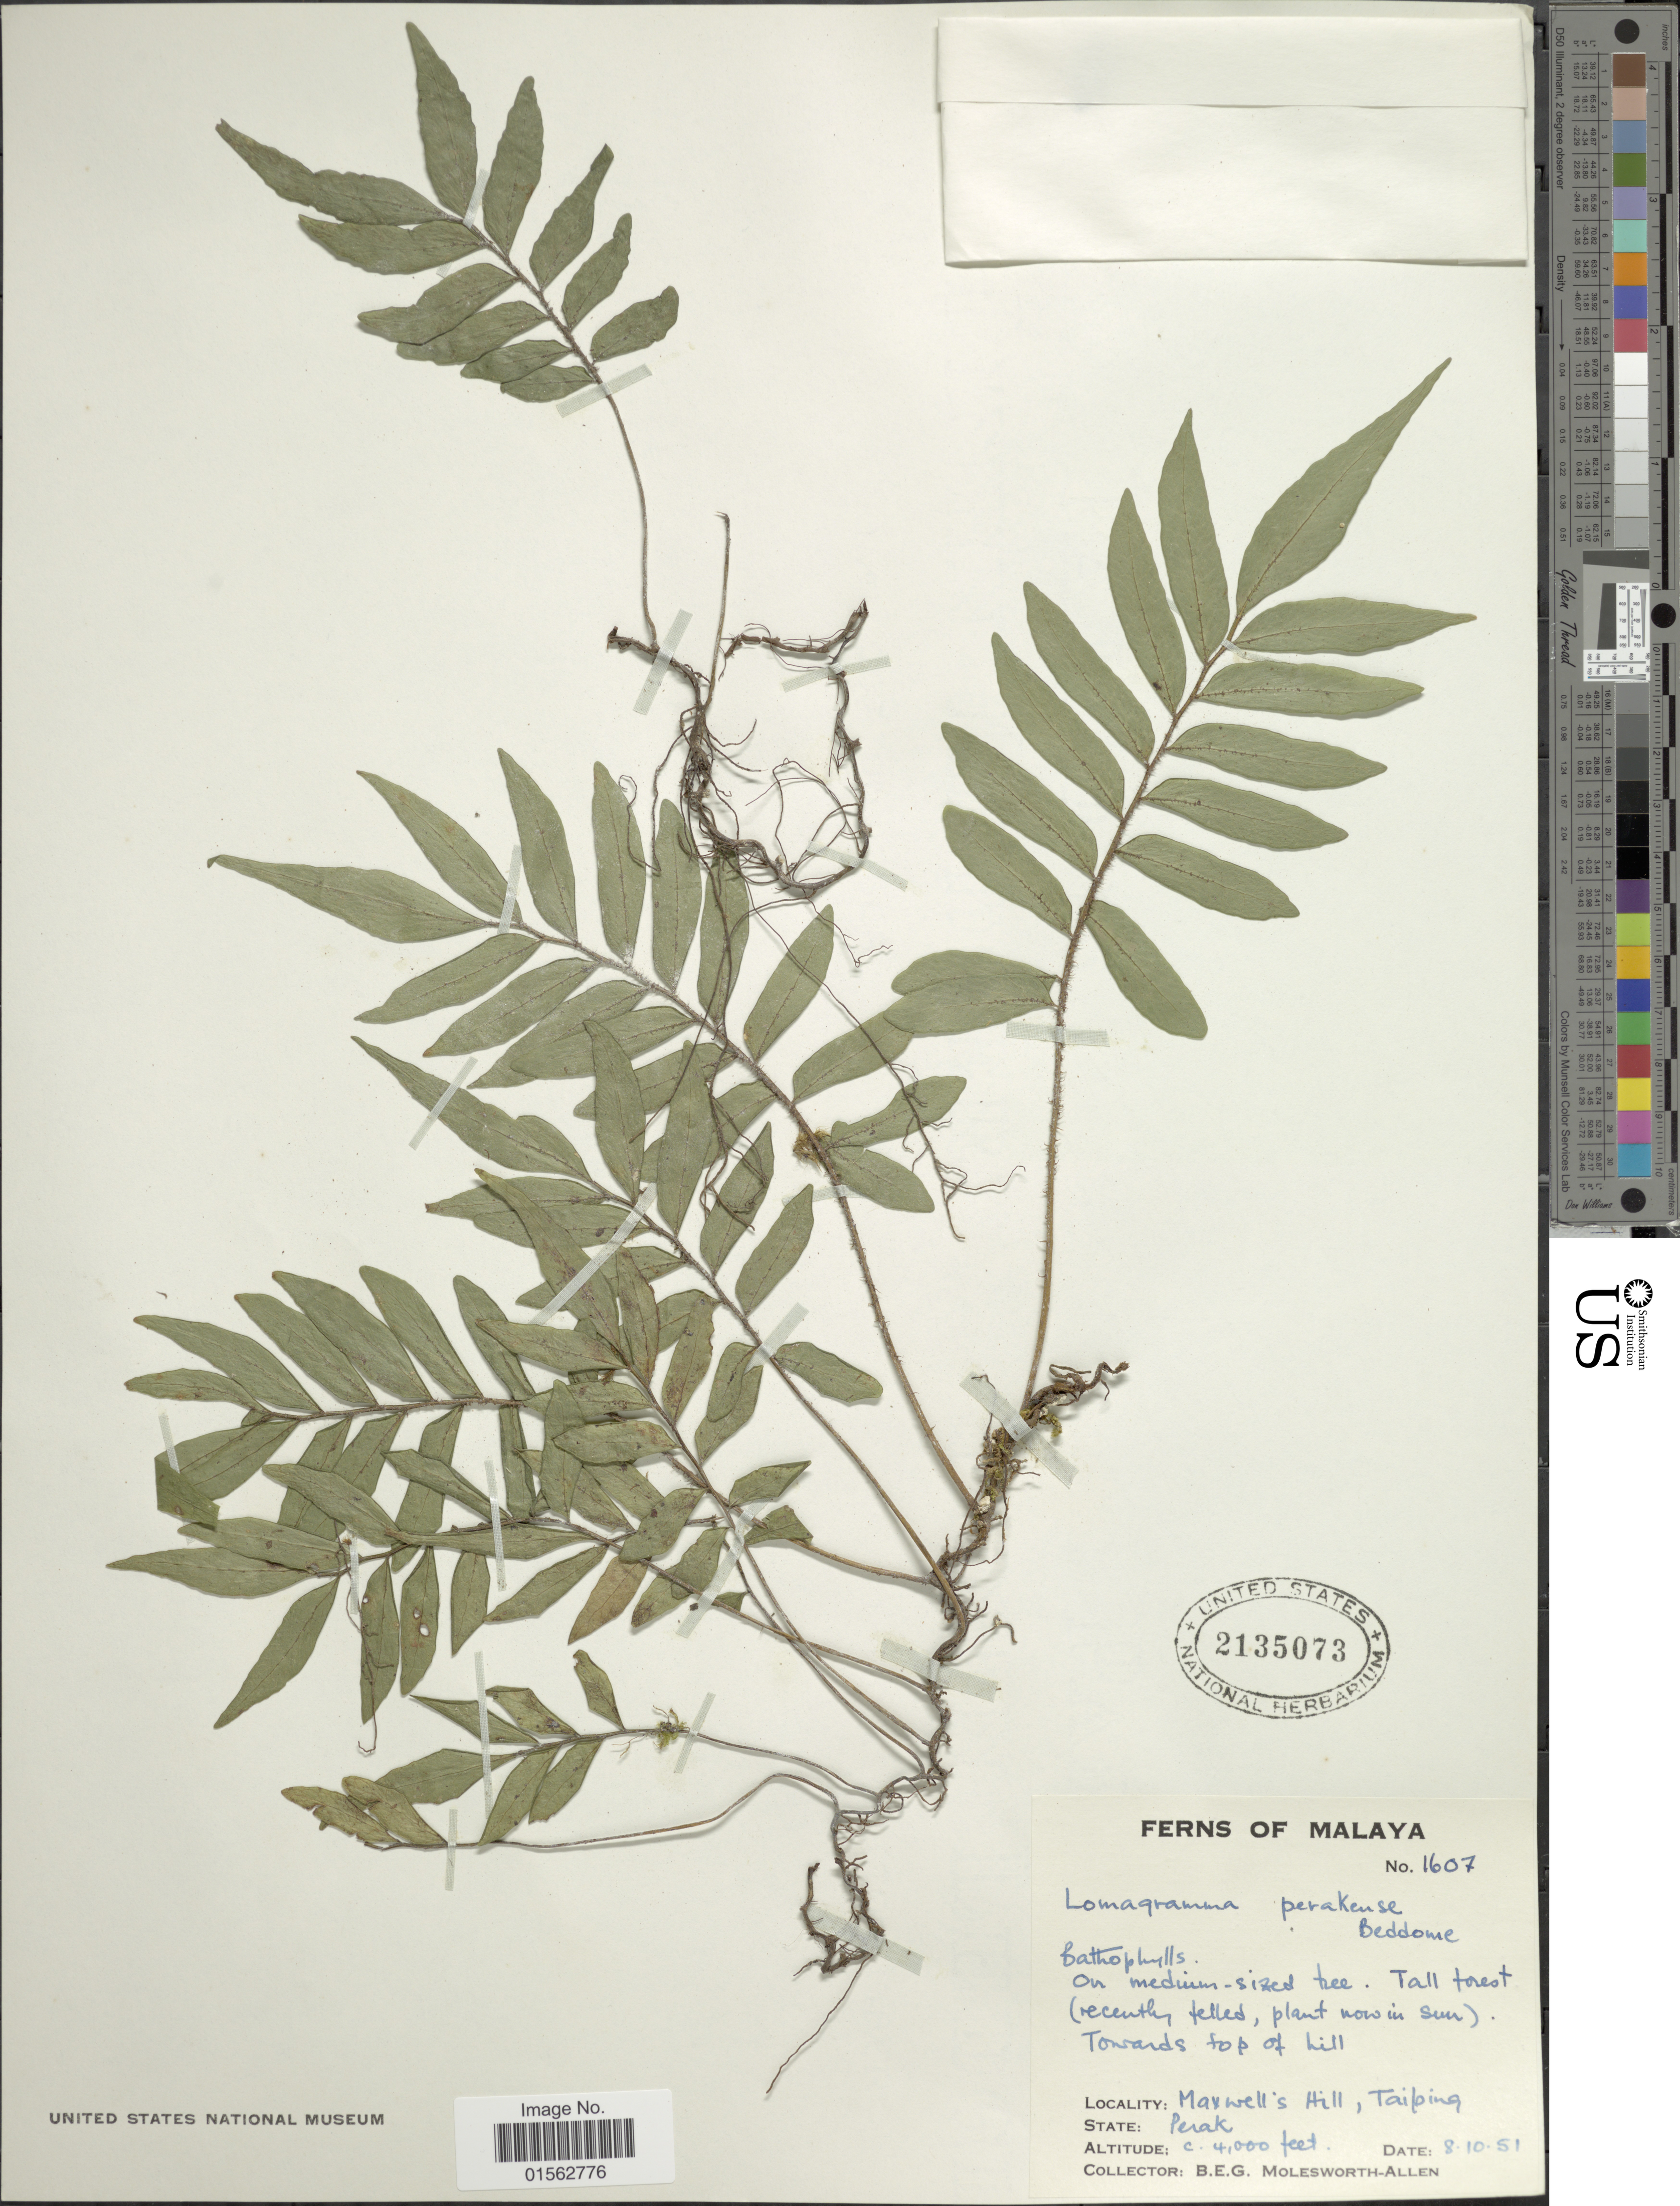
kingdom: Plantae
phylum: Tracheophyta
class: Polypodiopsida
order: Polypodiales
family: Dryopteridaceae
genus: Lomagramma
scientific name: Lomagramma perakensis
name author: Bedd.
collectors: B. E. G. Molesworth-Allen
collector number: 1607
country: Malaysia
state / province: Perak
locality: Maxwell's Hill [Bukit Maxwell], Taiping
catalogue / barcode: US 2135073